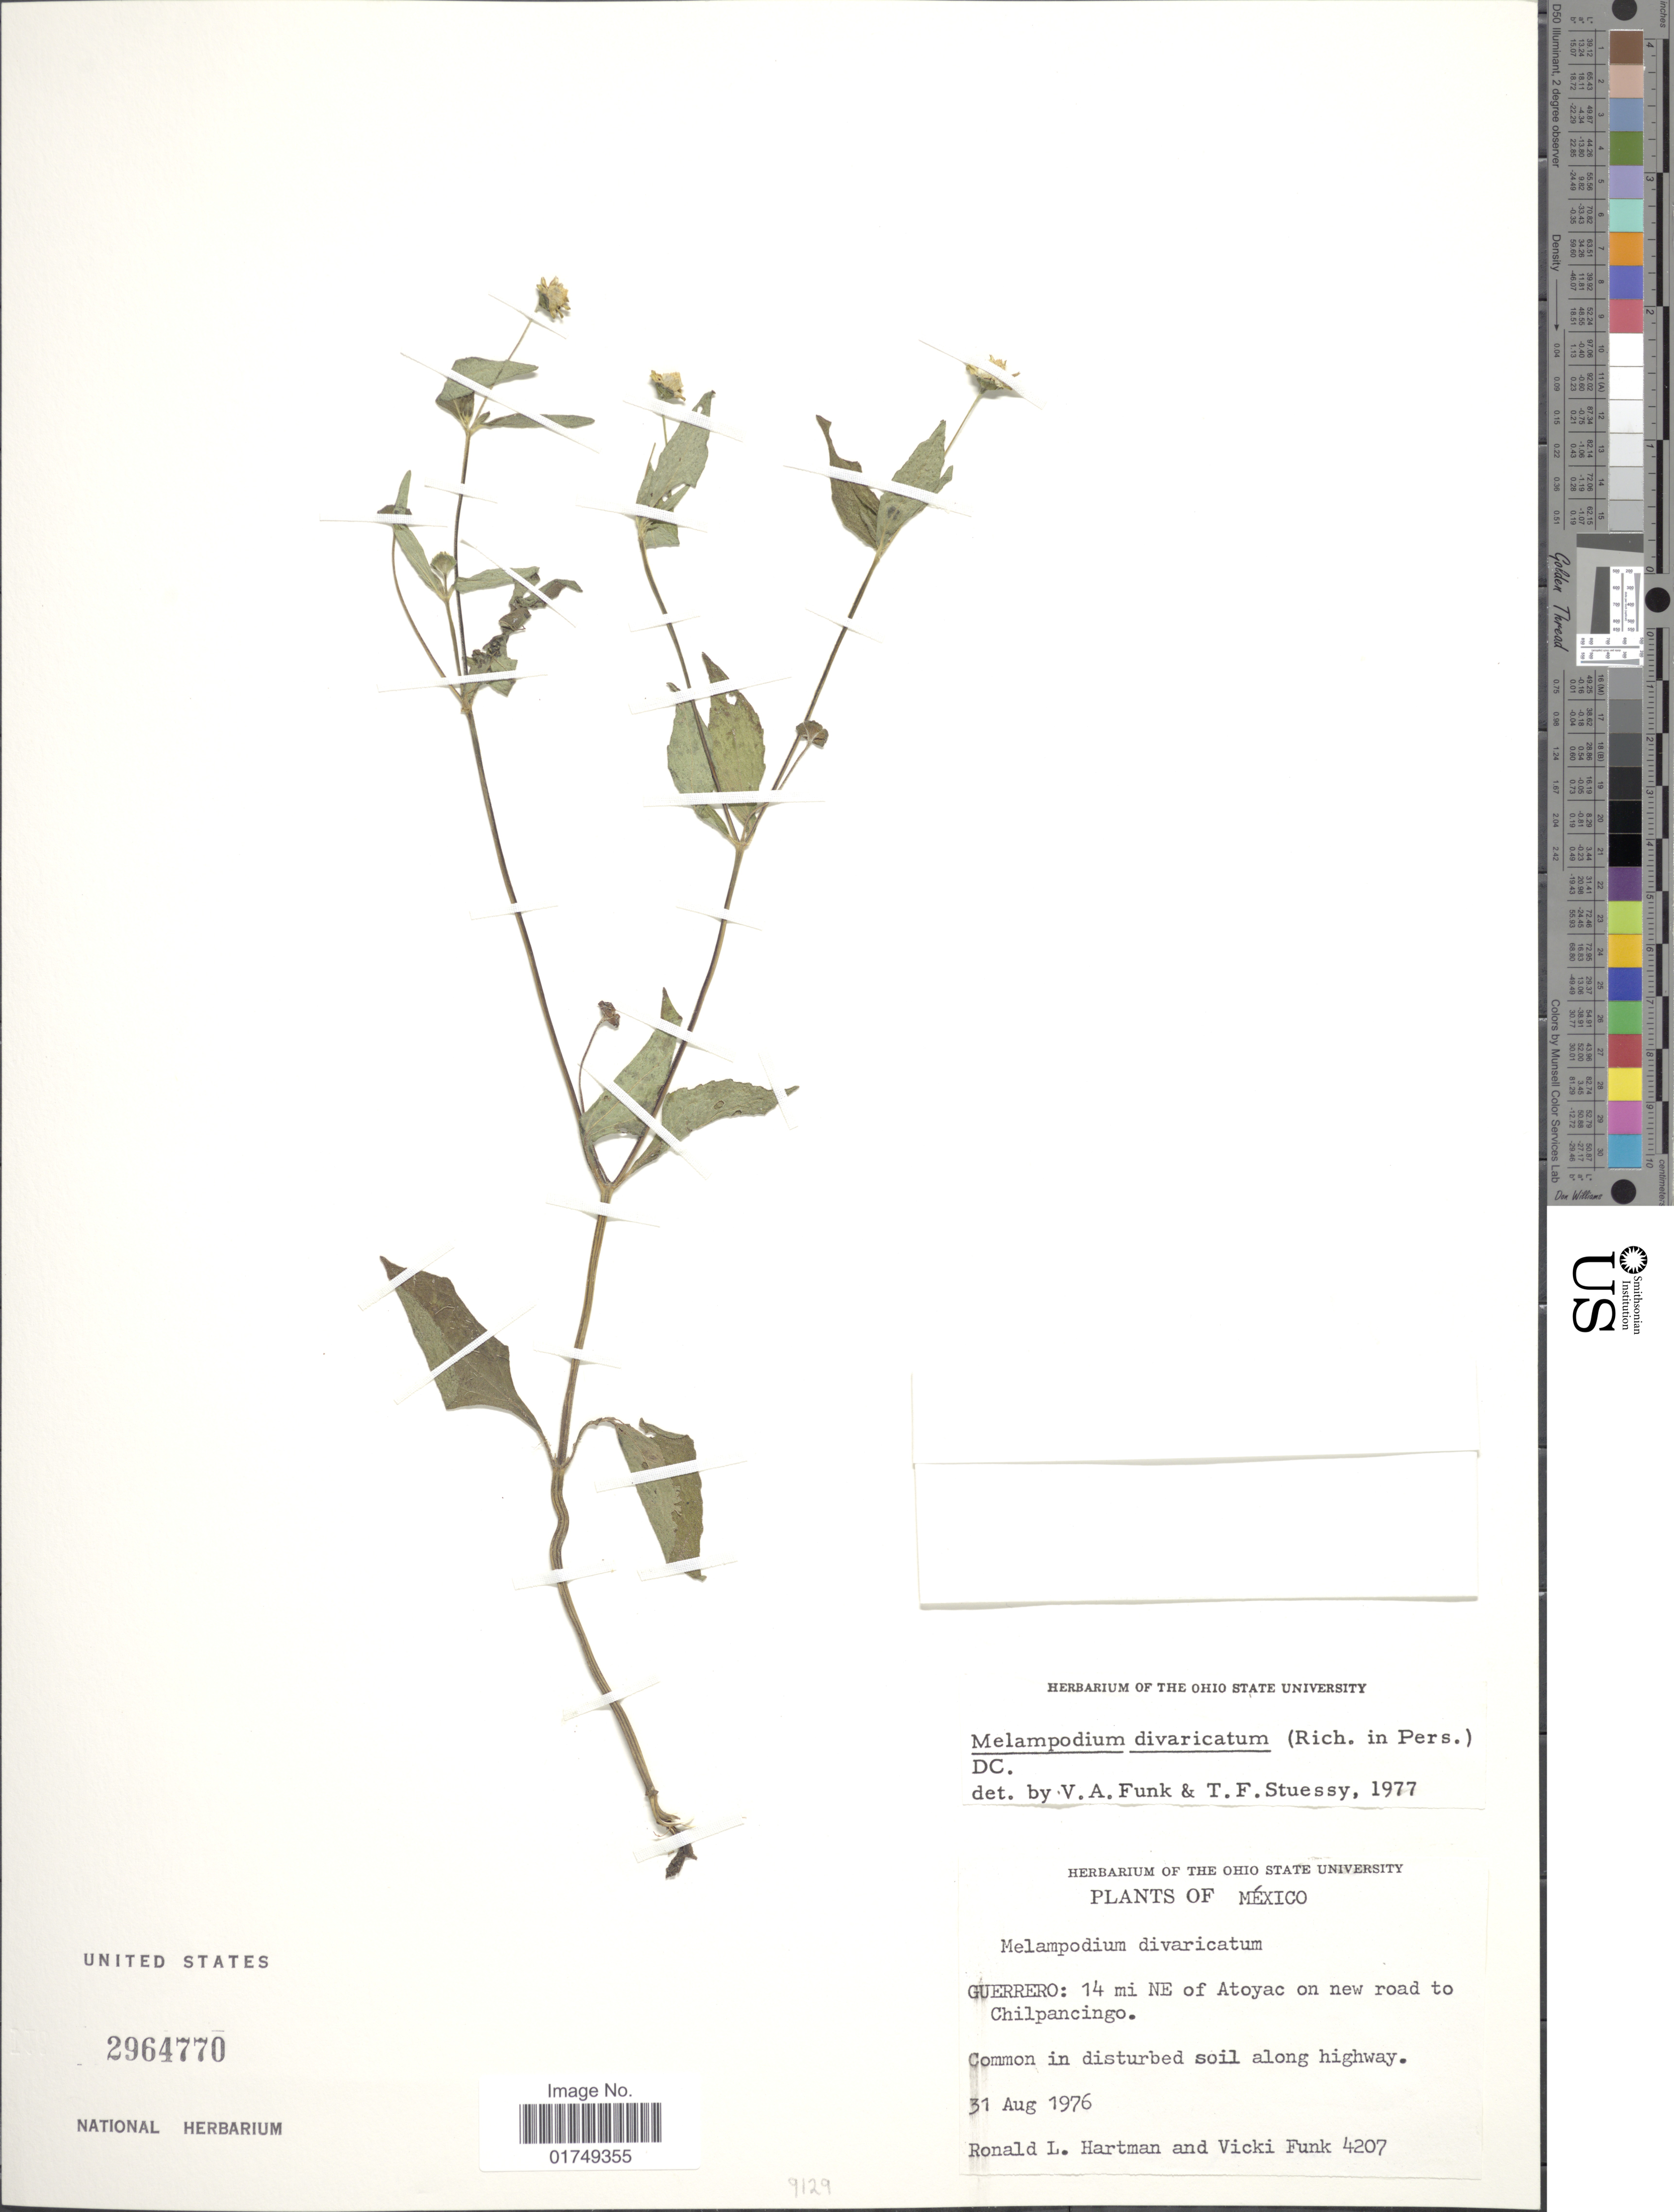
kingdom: Plantae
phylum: Tracheophyta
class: Magnoliopsida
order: Asterales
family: Asteraceae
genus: Melampodium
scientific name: Melampodium divaricatum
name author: (Rich.) DC.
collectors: R. Hartman & V. Funk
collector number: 4207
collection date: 1976-08-31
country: Mexico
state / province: Guerrero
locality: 14 mi NE of Atoyac on new road to Chilpancingo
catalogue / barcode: US 2964770